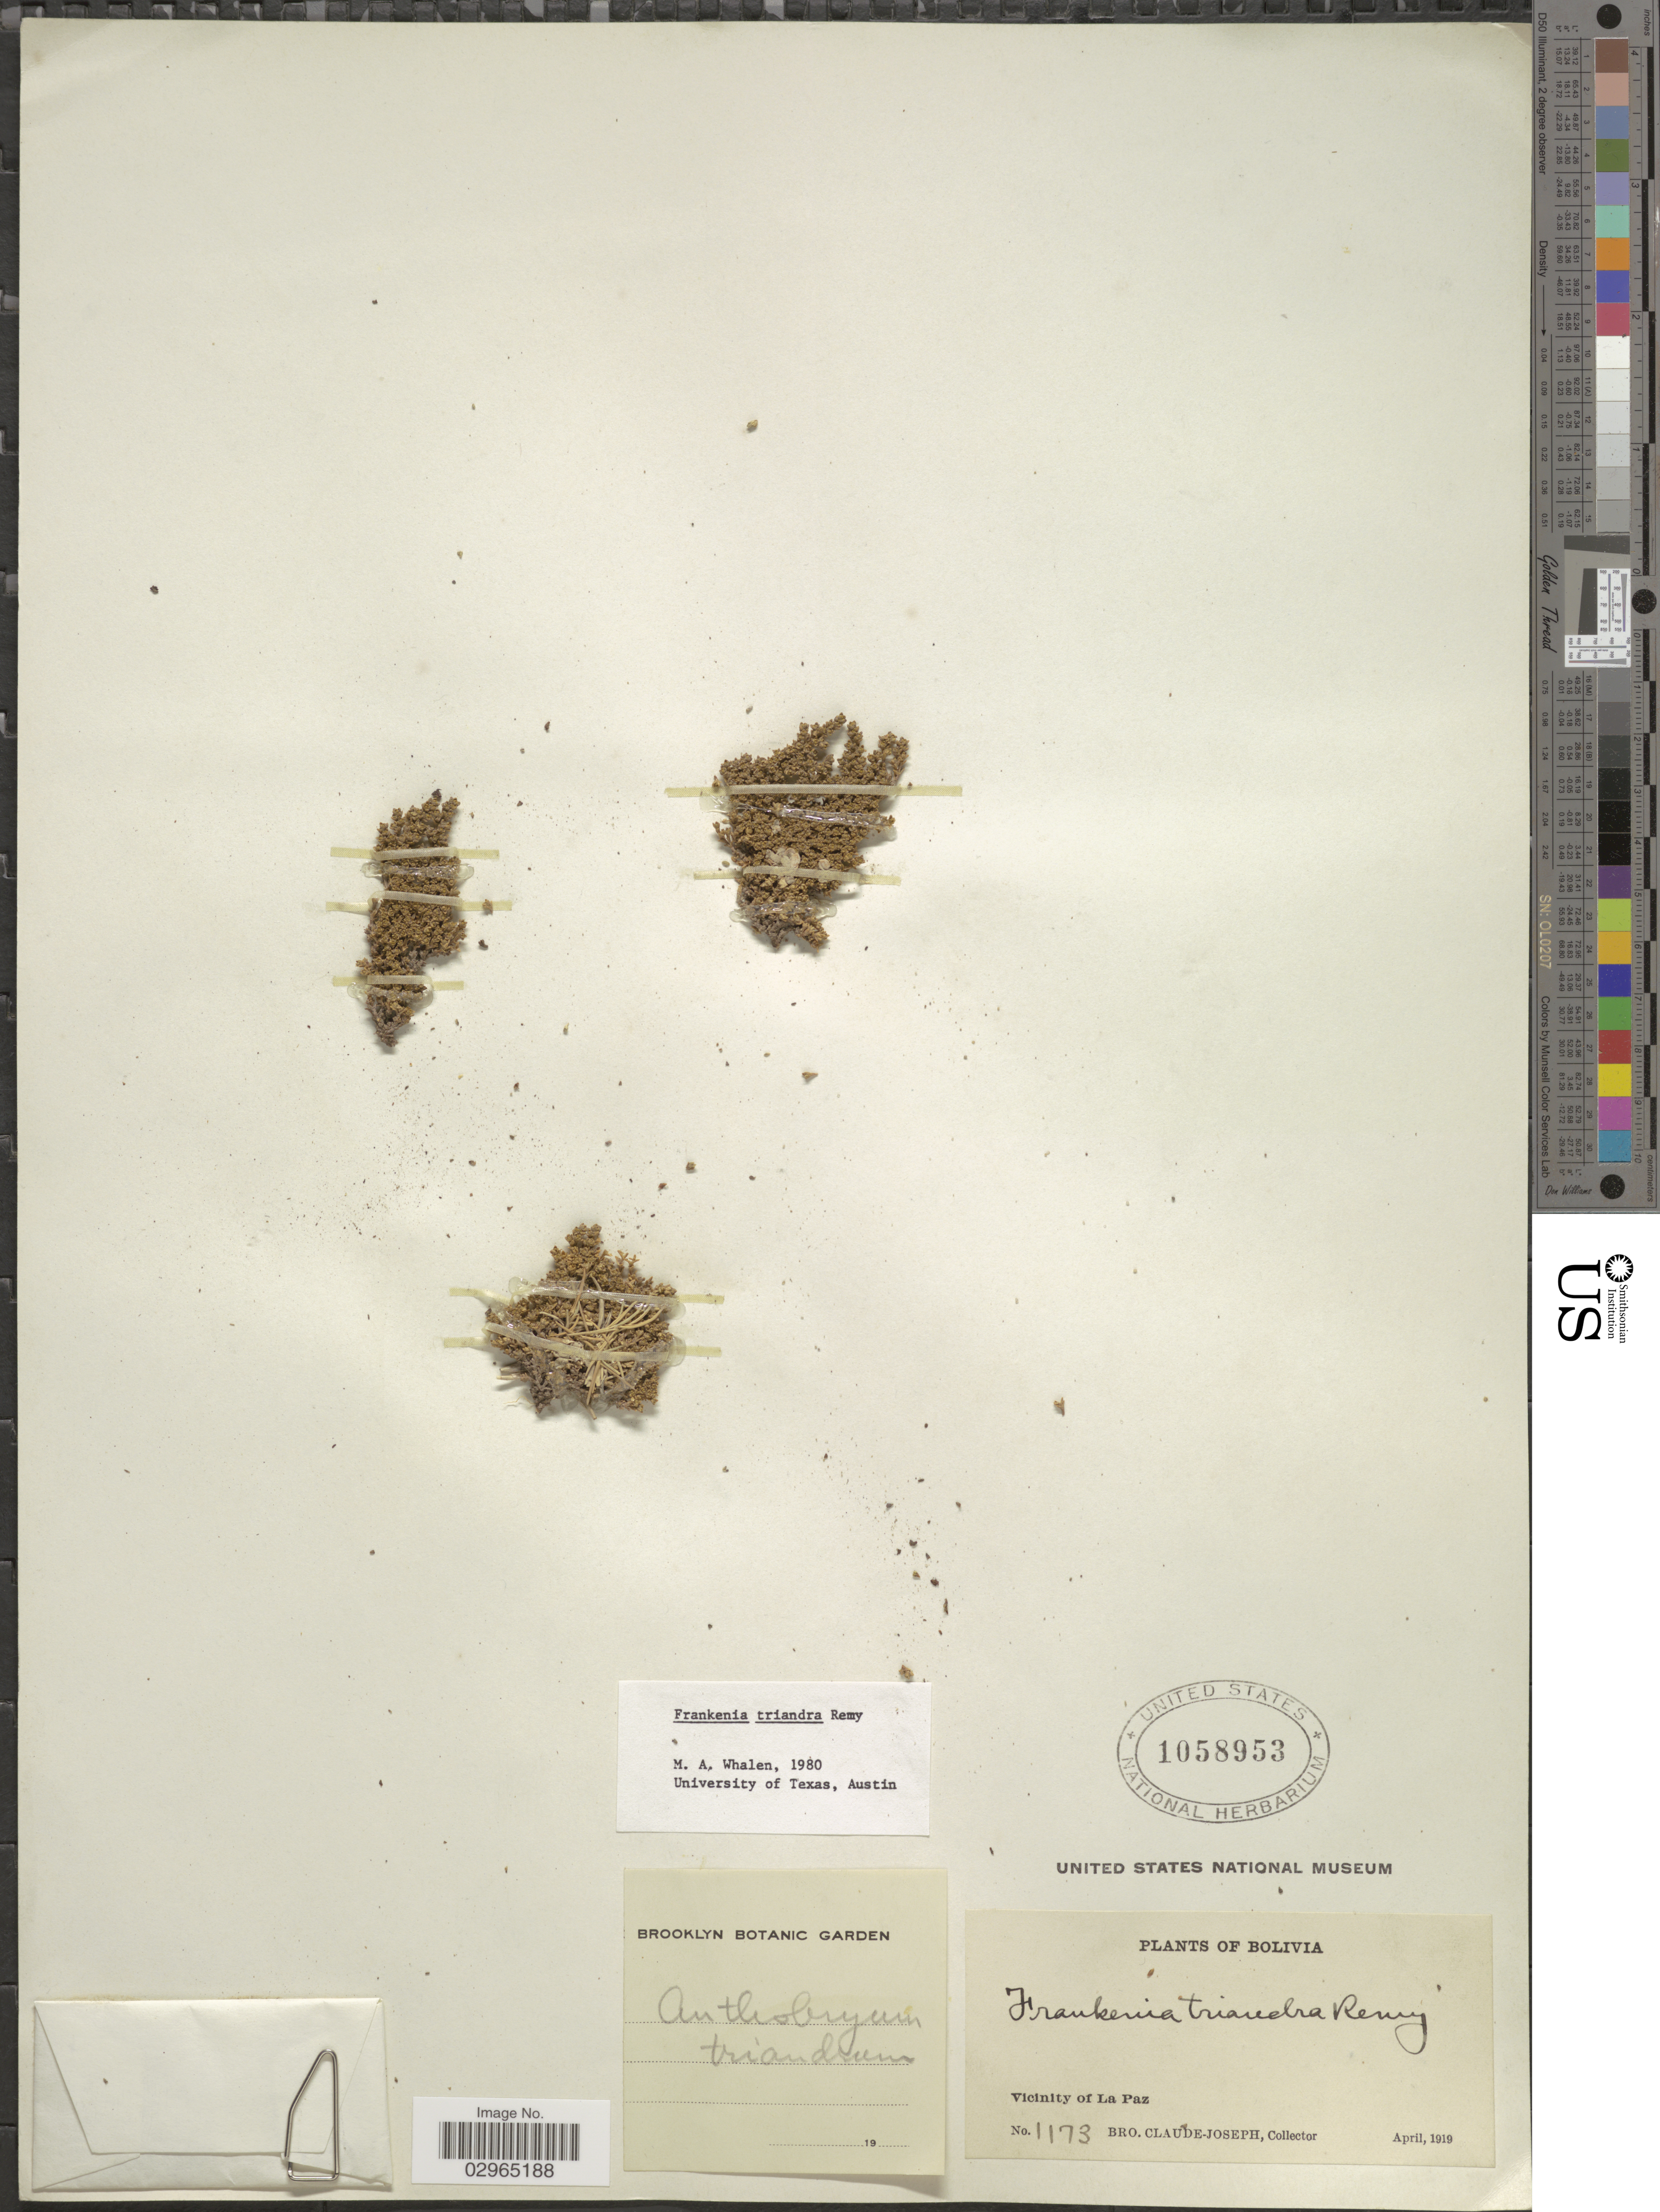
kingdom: Plantae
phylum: Tracheophyta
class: Magnoliopsida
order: Caryophyllales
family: Frankeniaceae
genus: Frankenia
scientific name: Frankenia triandra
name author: J. Rémy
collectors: Bro. Claude-Joseph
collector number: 1173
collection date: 1919-04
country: Bolivia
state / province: La Paz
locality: Vicinity of La Paz.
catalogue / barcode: US 1058953